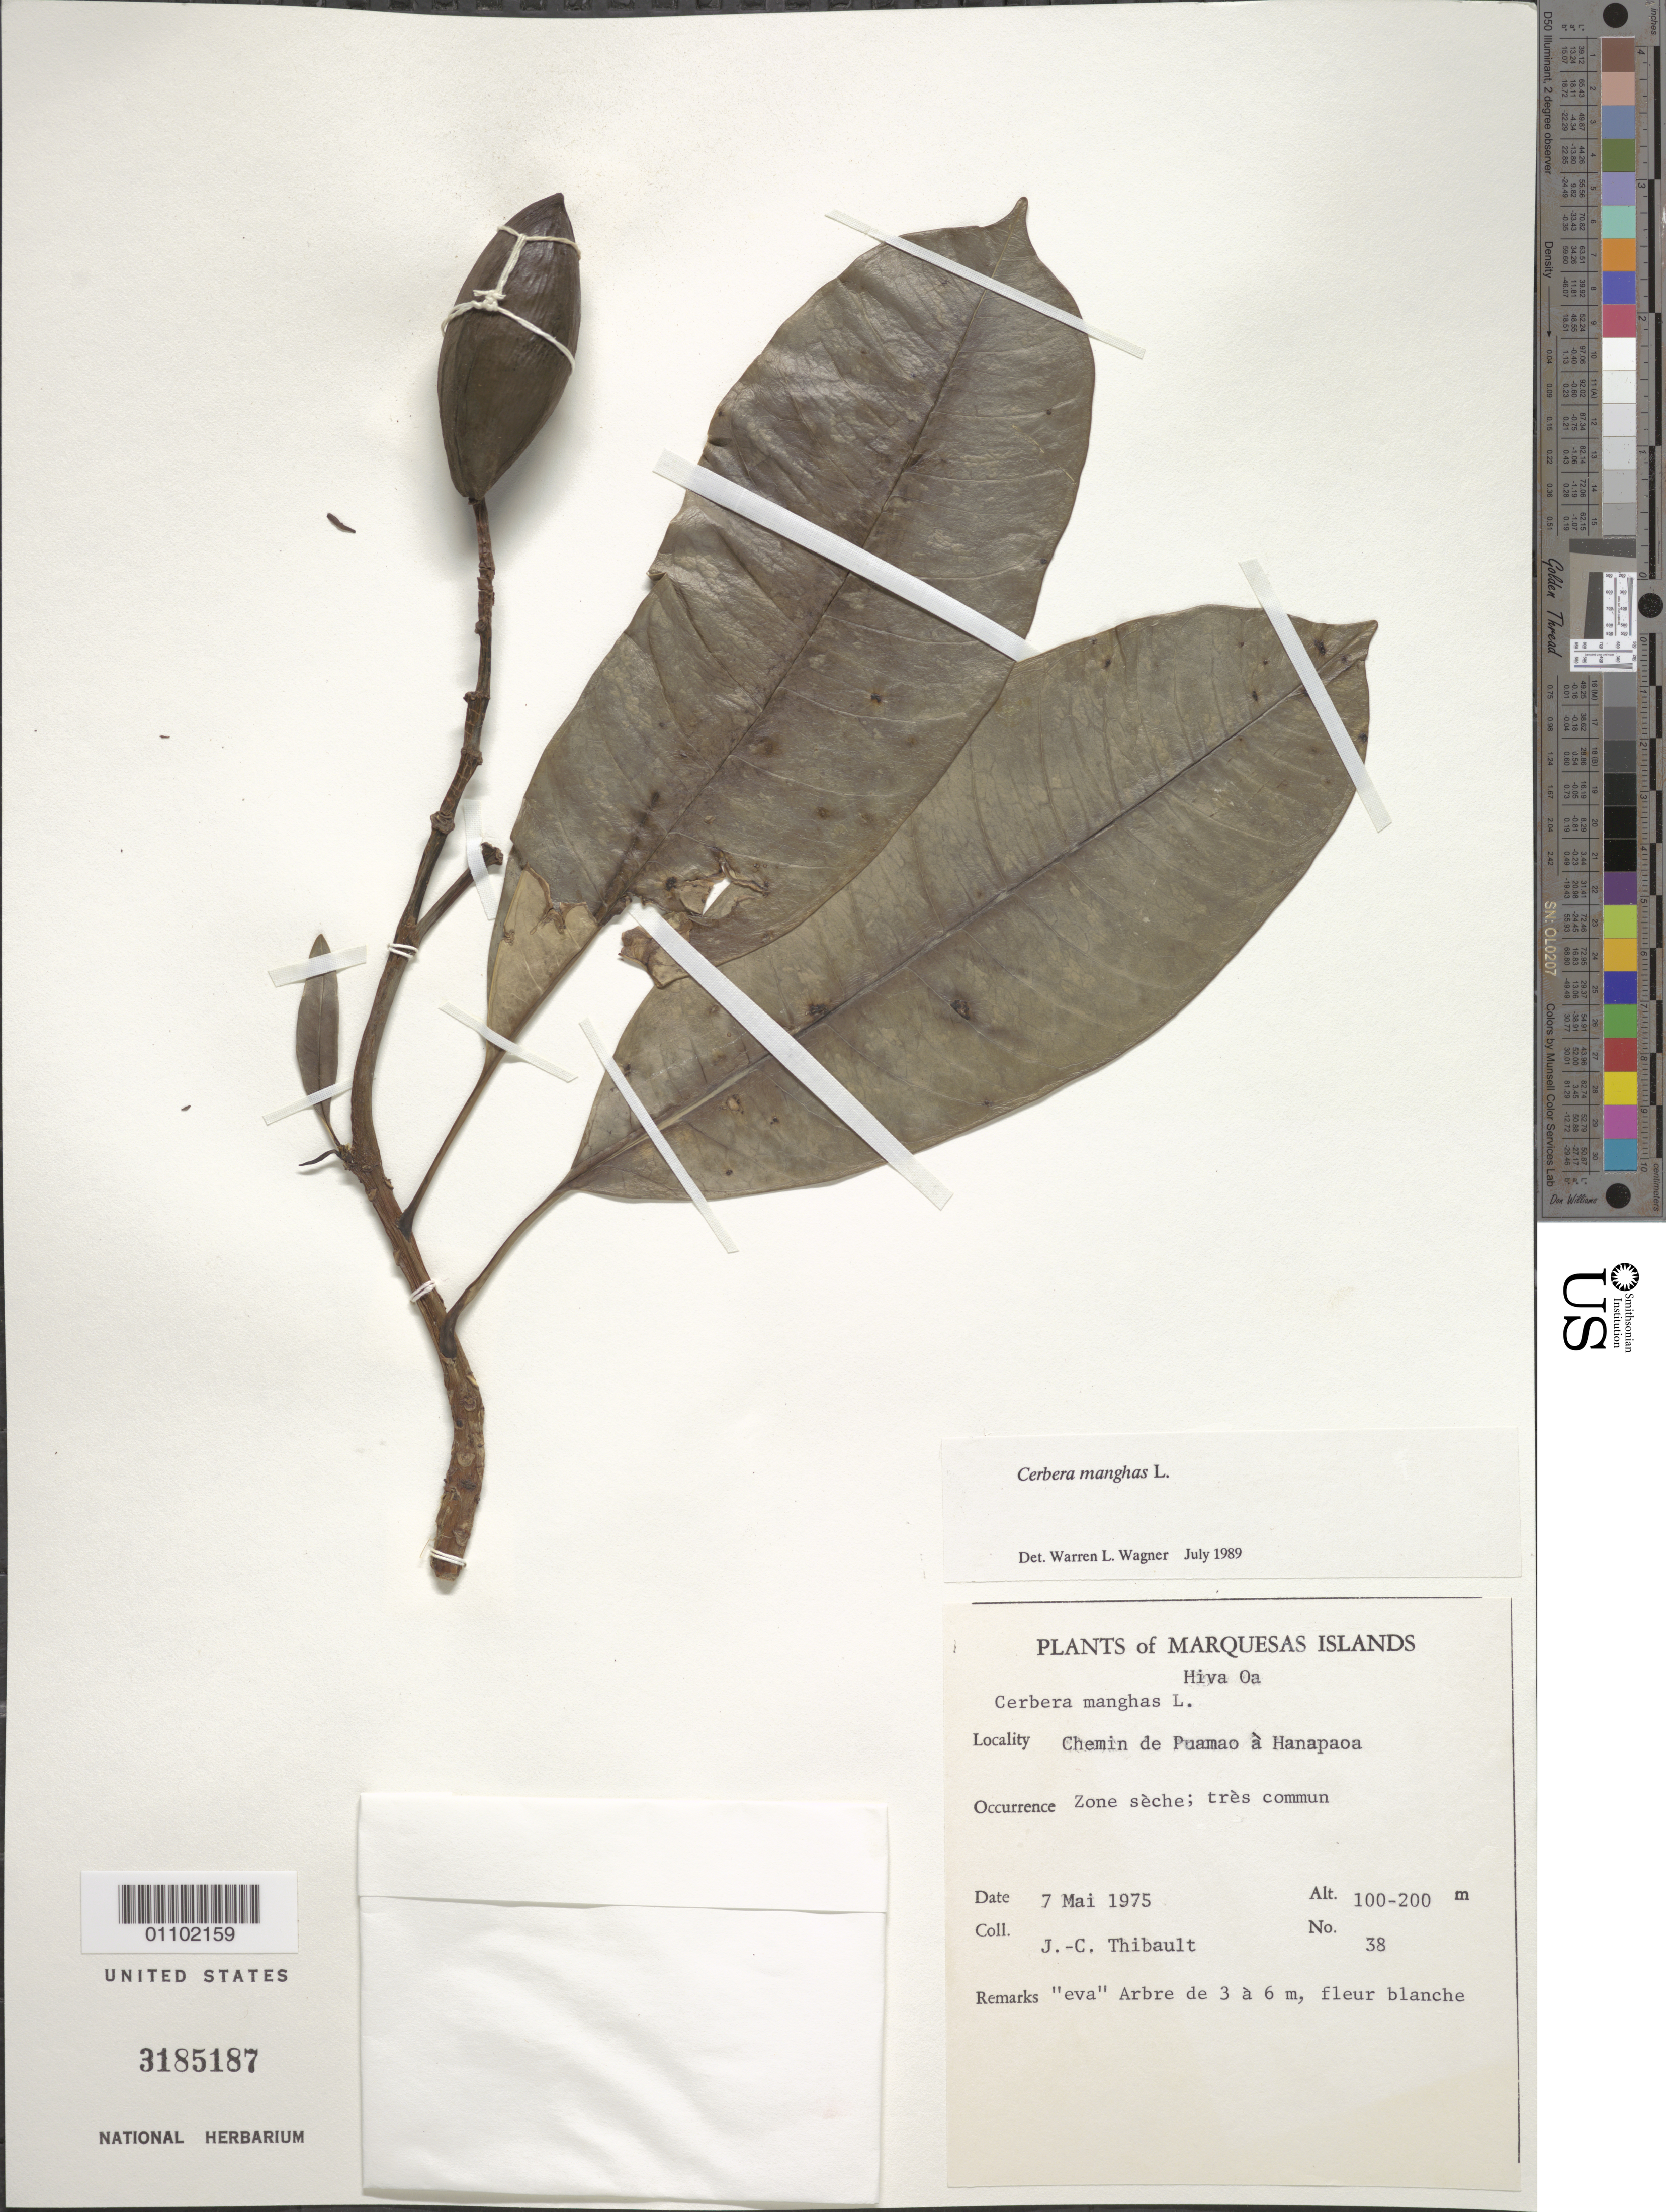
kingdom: Plantae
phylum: Tracheophyta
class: Magnoliopsida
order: Gentianales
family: Apocynaceae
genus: Cerbera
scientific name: Cerbera manghas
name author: L.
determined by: Wagner, W. L., (BOT), Smithsonian Institution - National Museum of Natural History (UNITED STATES)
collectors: J. Thibault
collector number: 38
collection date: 1975-03-07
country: French Polynesia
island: Hiva Oa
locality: Chemin de Puamao à Hanapaoa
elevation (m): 100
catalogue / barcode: US 3185187